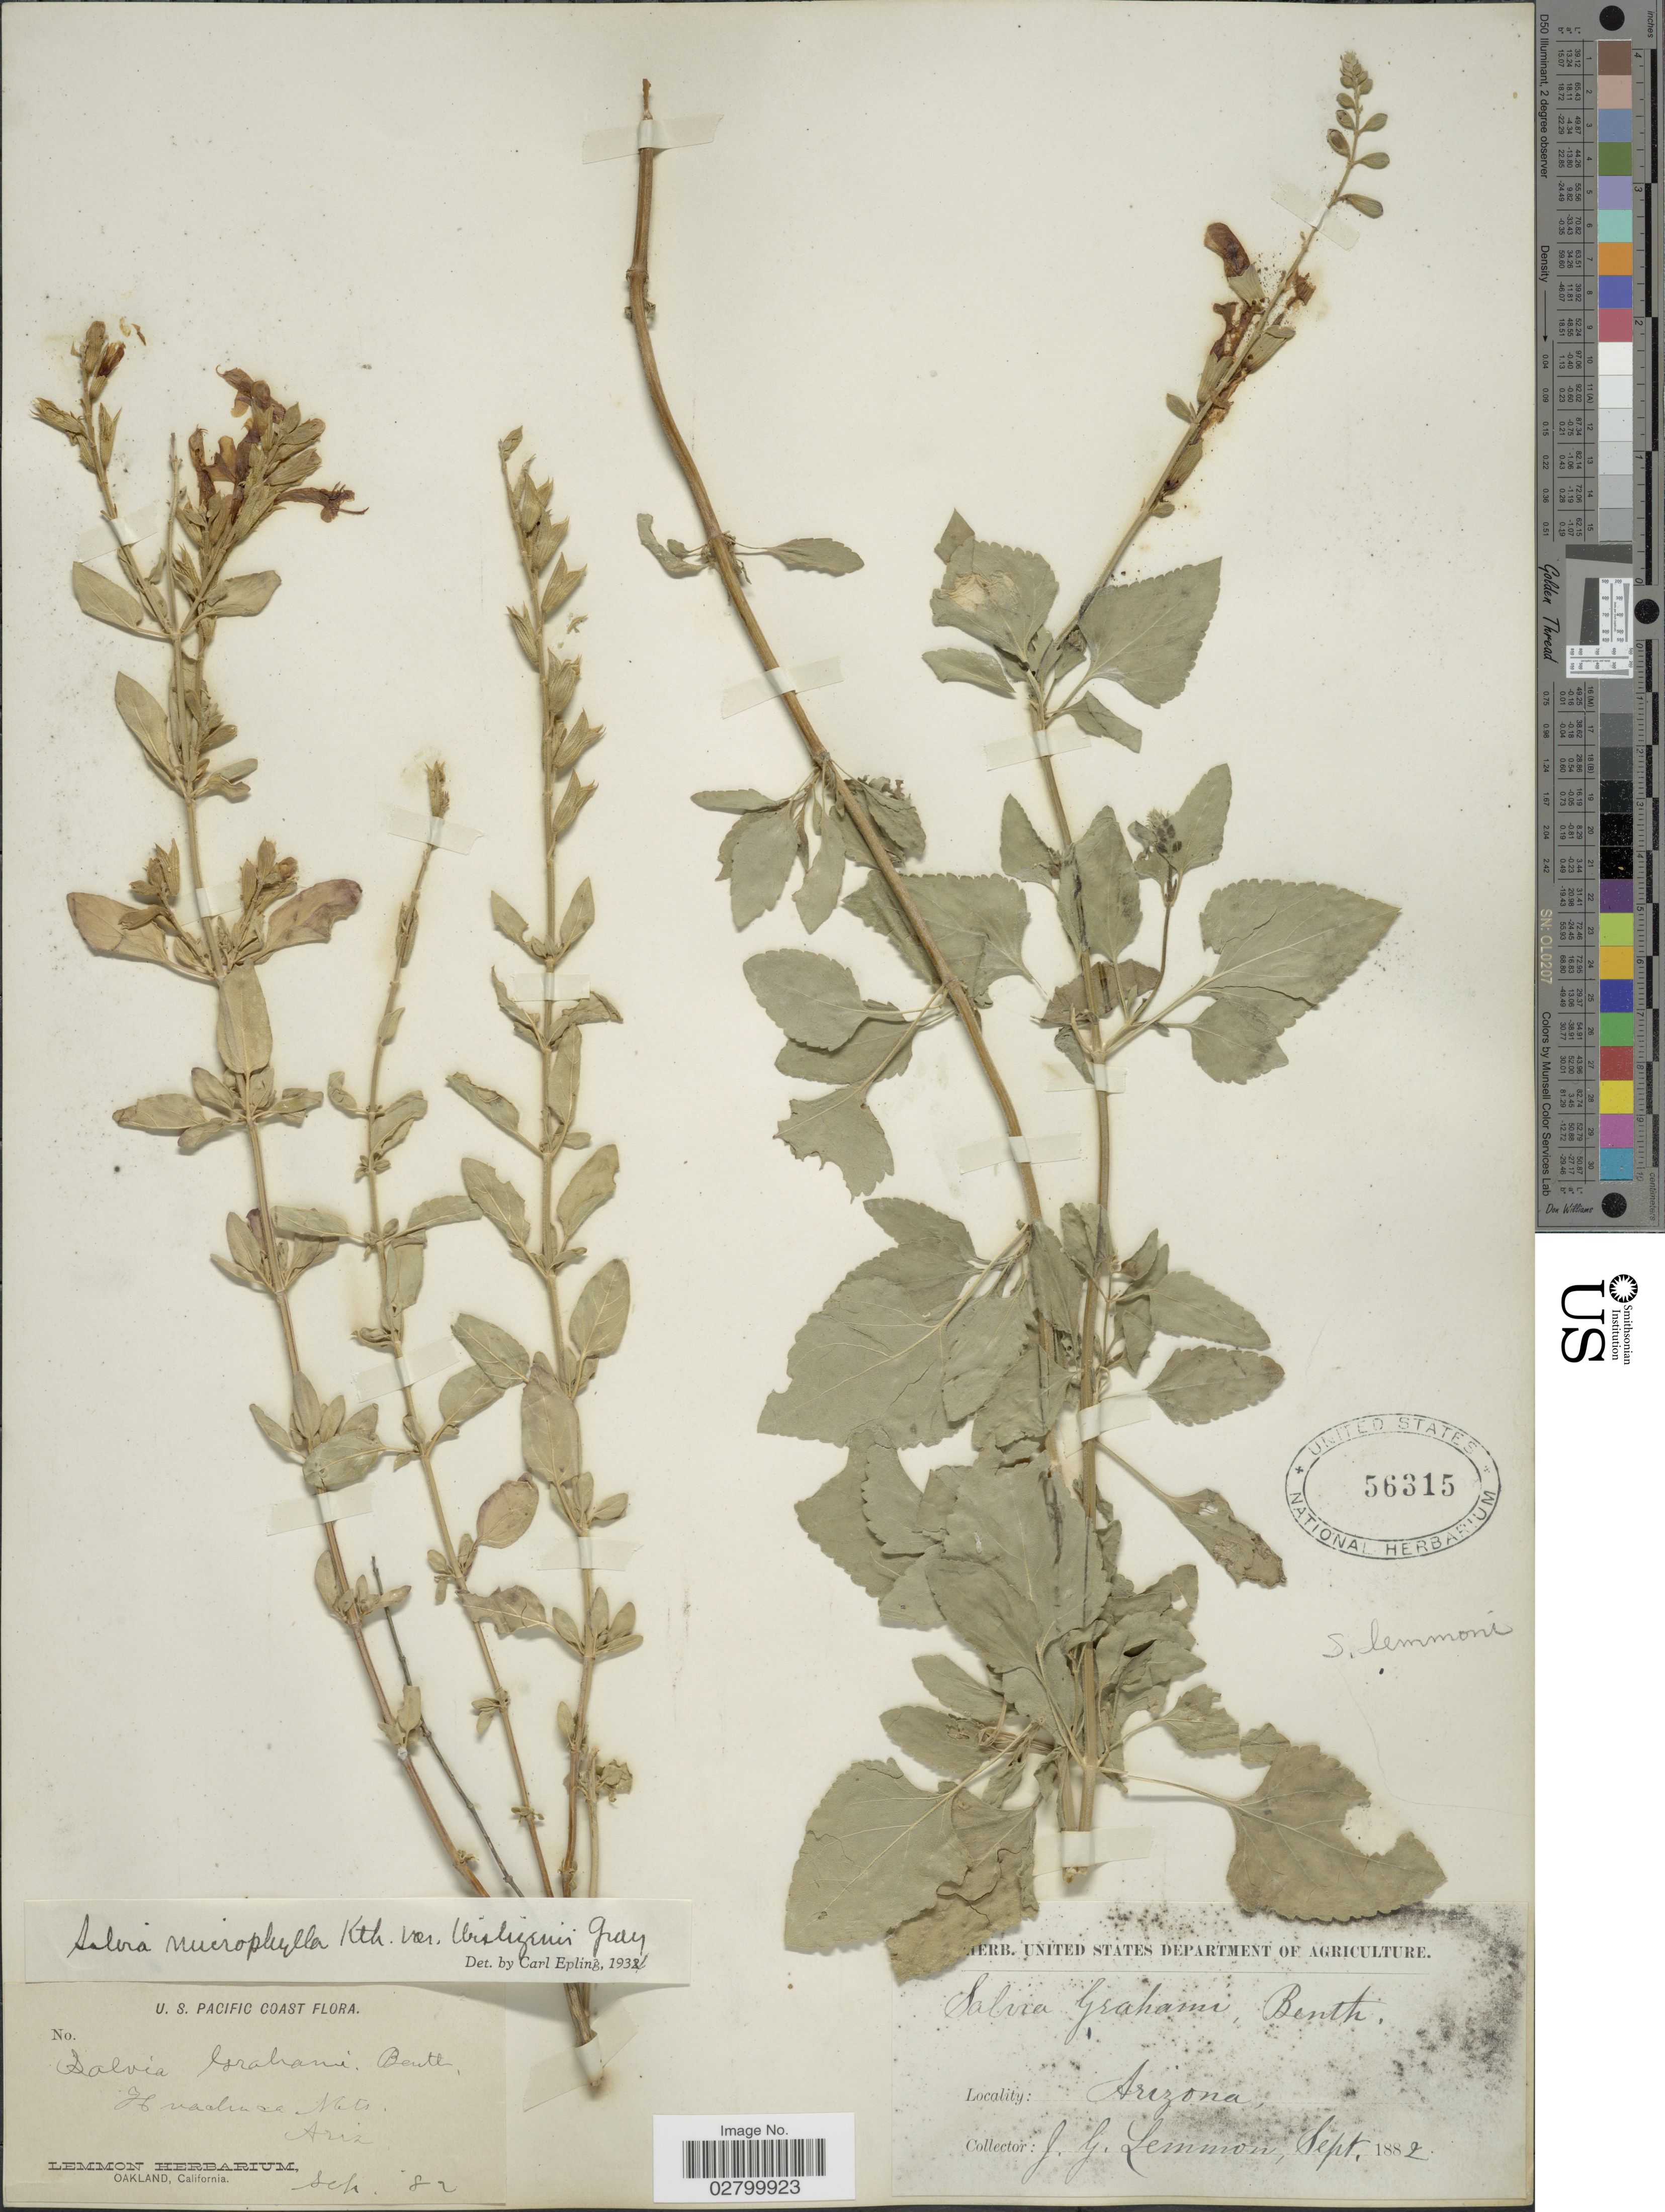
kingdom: Plantae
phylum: Tracheophyta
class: Magnoliopsida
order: Lamiales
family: Lamiaceae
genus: Salvia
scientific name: Salvia microphylla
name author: Kunth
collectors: J. Lemmon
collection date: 1882-09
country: United States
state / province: Arizona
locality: U.S. Pacific Coast. In Huachuca Mts. Ariz.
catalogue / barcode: US 56315